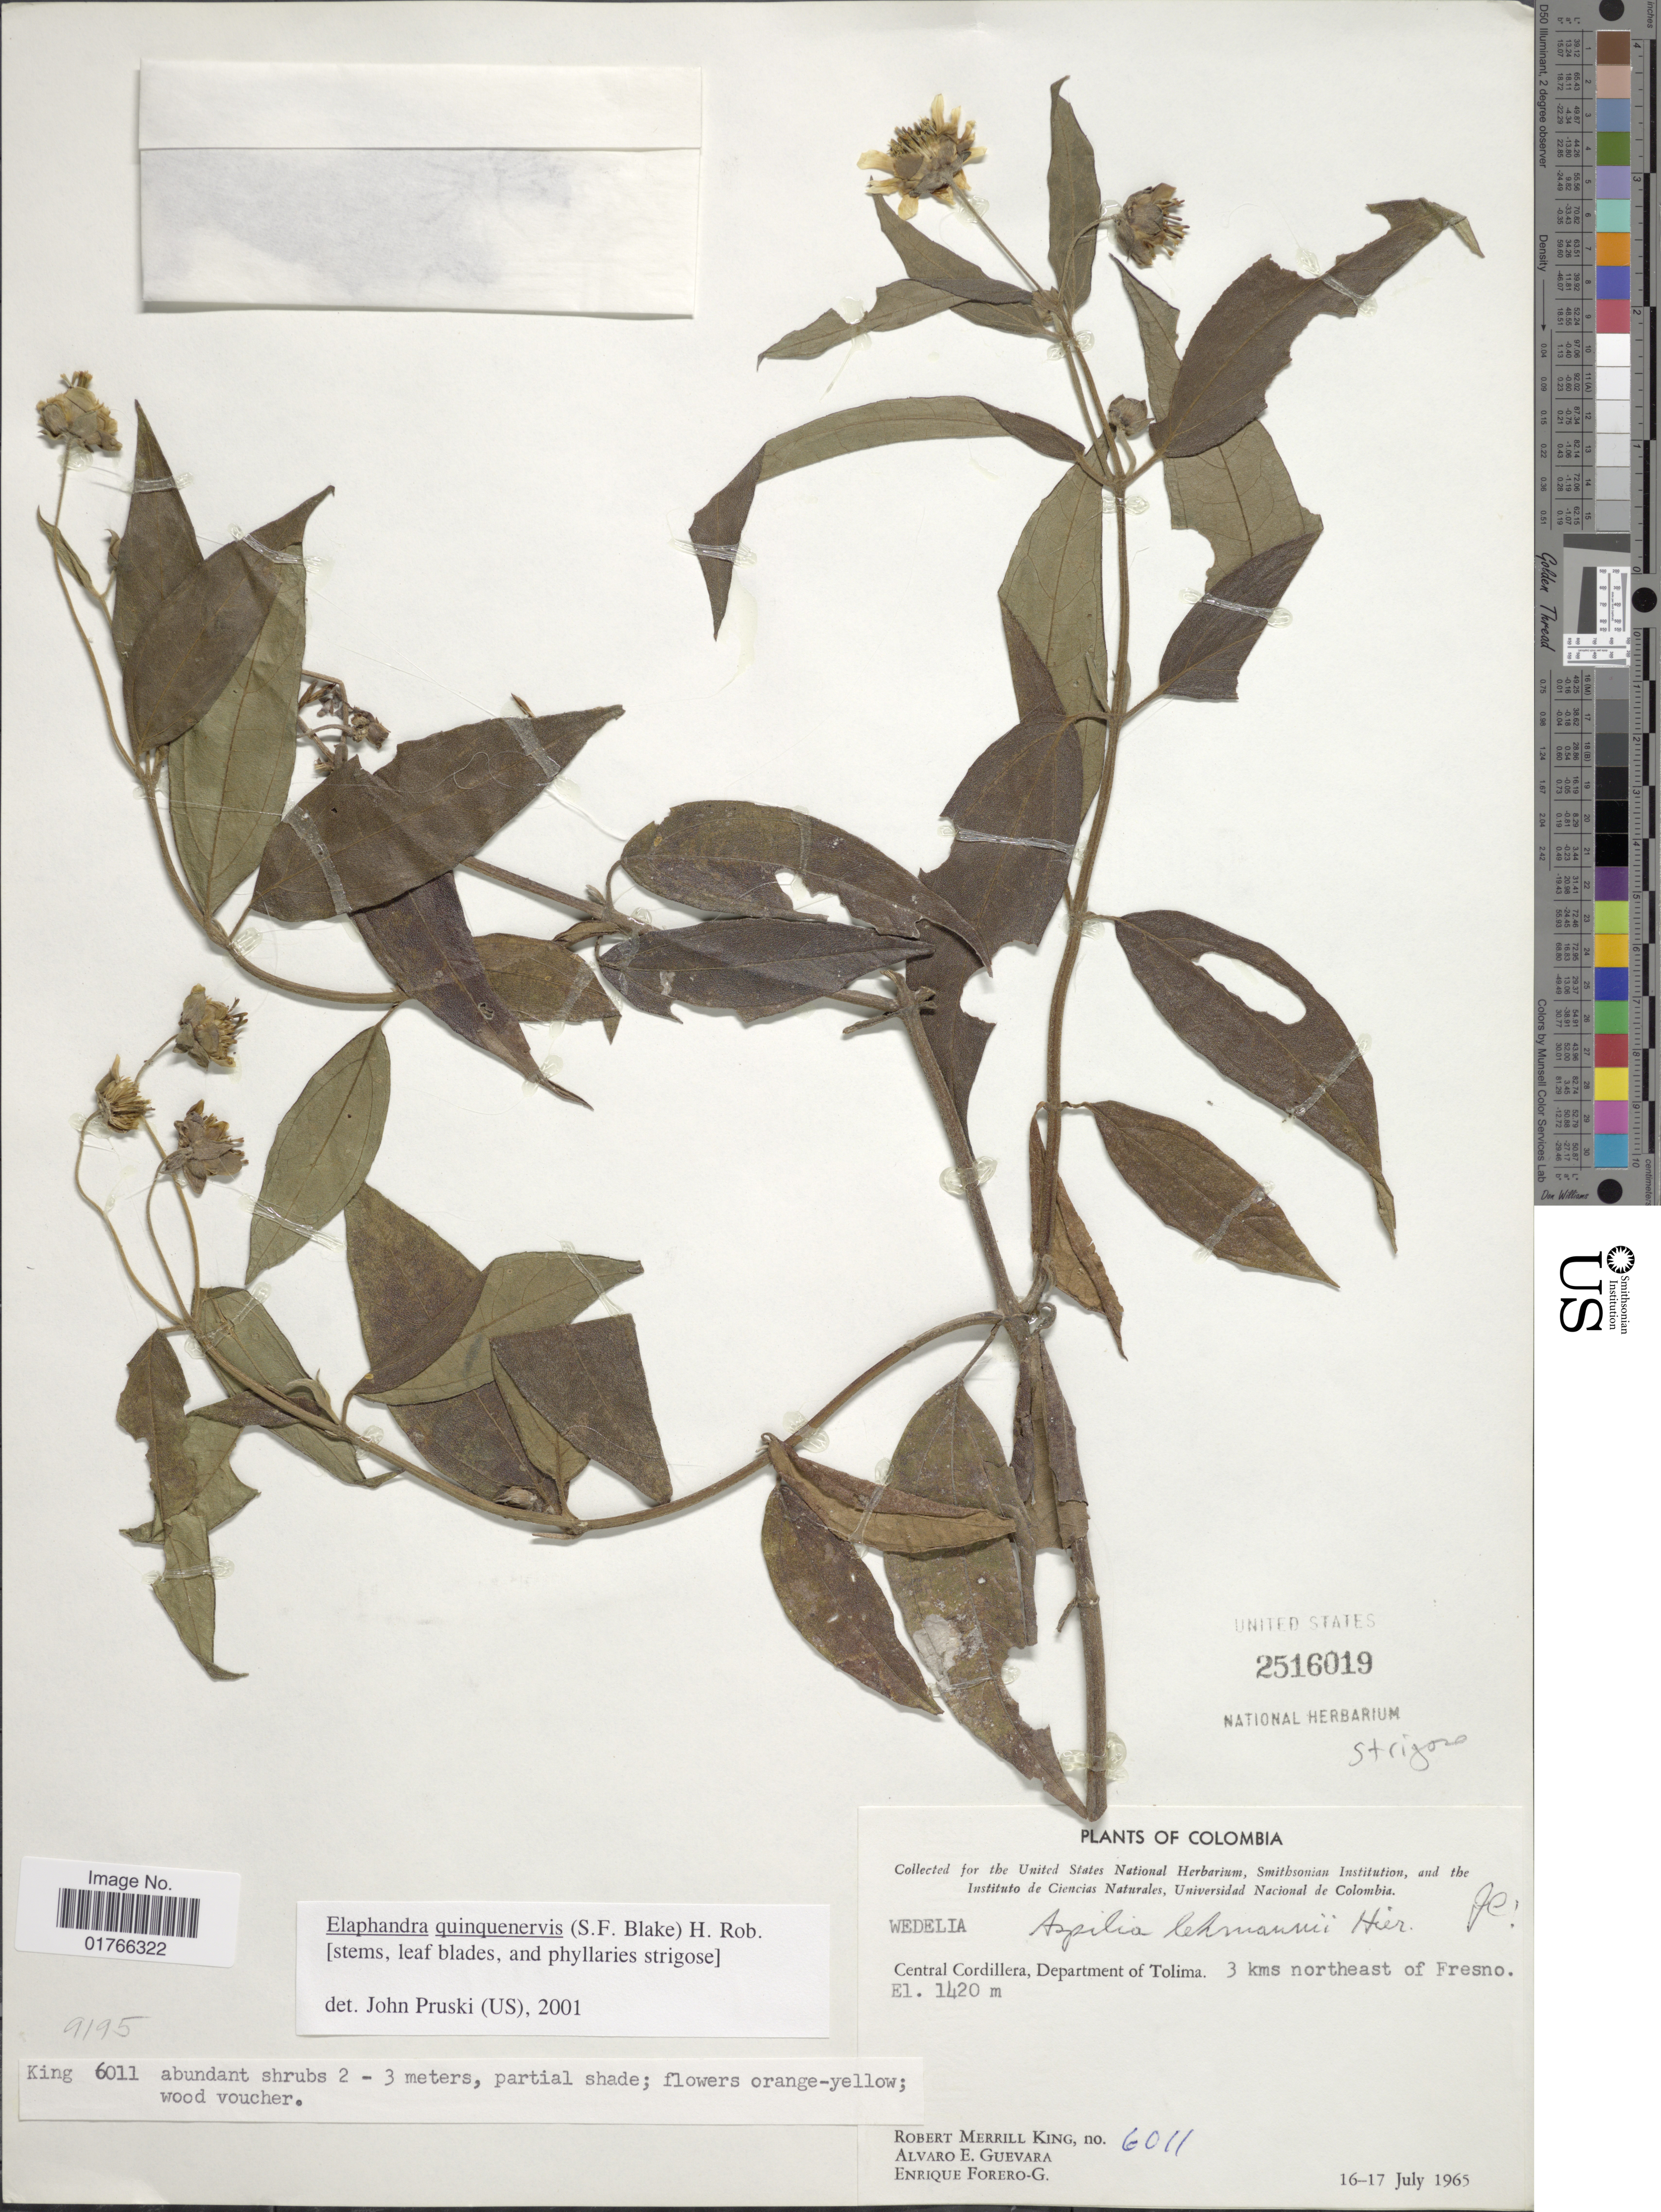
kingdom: Plantae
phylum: Tracheophyta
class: Magnoliopsida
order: Asterales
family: Asteraceae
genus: Elaphandra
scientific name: Elaphandra quinquenervis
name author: (S.F. Blake) H. Rob.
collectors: R. M. King, A. E. Guevara & E. Forero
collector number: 6011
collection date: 1965-07-16/1965-07-17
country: Colombia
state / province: Tolima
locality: Central Cordillera, 3 kms northeast of Fresno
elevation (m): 1420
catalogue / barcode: US 2516019